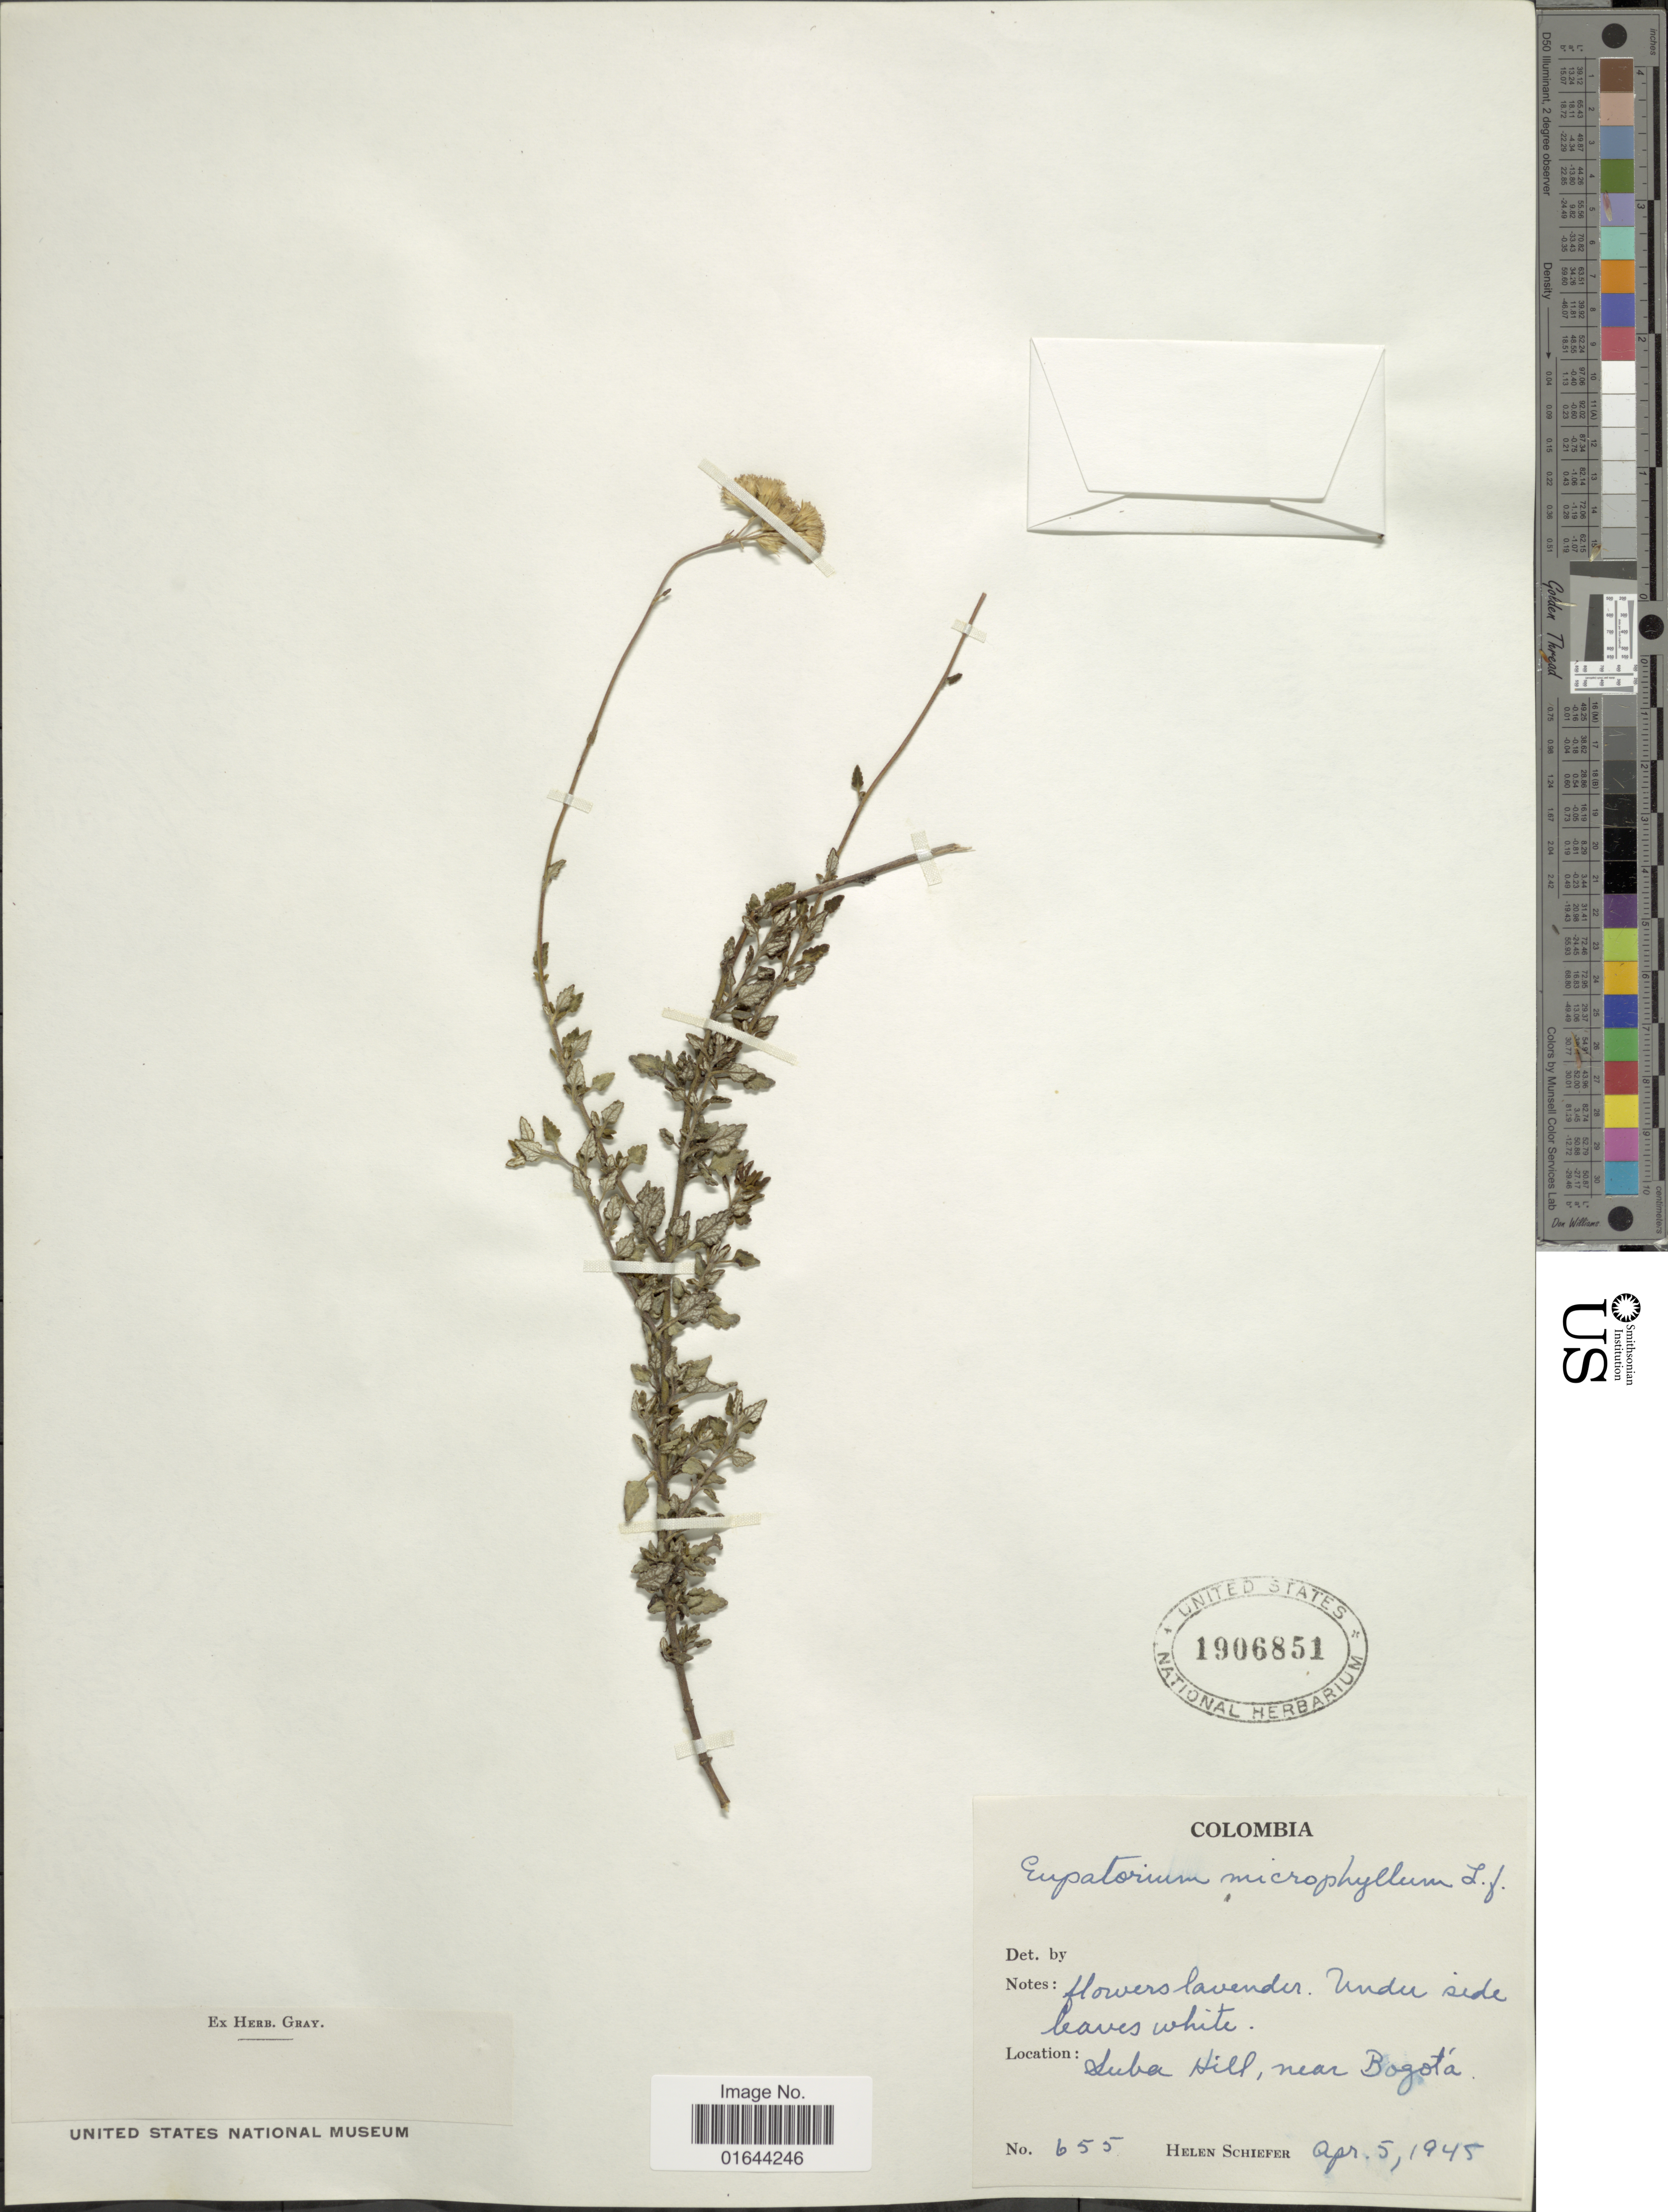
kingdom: Plantae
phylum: Tracheophyta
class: Magnoliopsida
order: Asterales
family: Asteraceae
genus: Lourteigia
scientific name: Lourteigia microphylla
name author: (L. f.) R.M. King & H. Rob.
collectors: H. Schiefer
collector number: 655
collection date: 1945-04-05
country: Colombia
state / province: Bogota D.C.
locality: Suba Hill, near Bogota.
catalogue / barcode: US 1906851